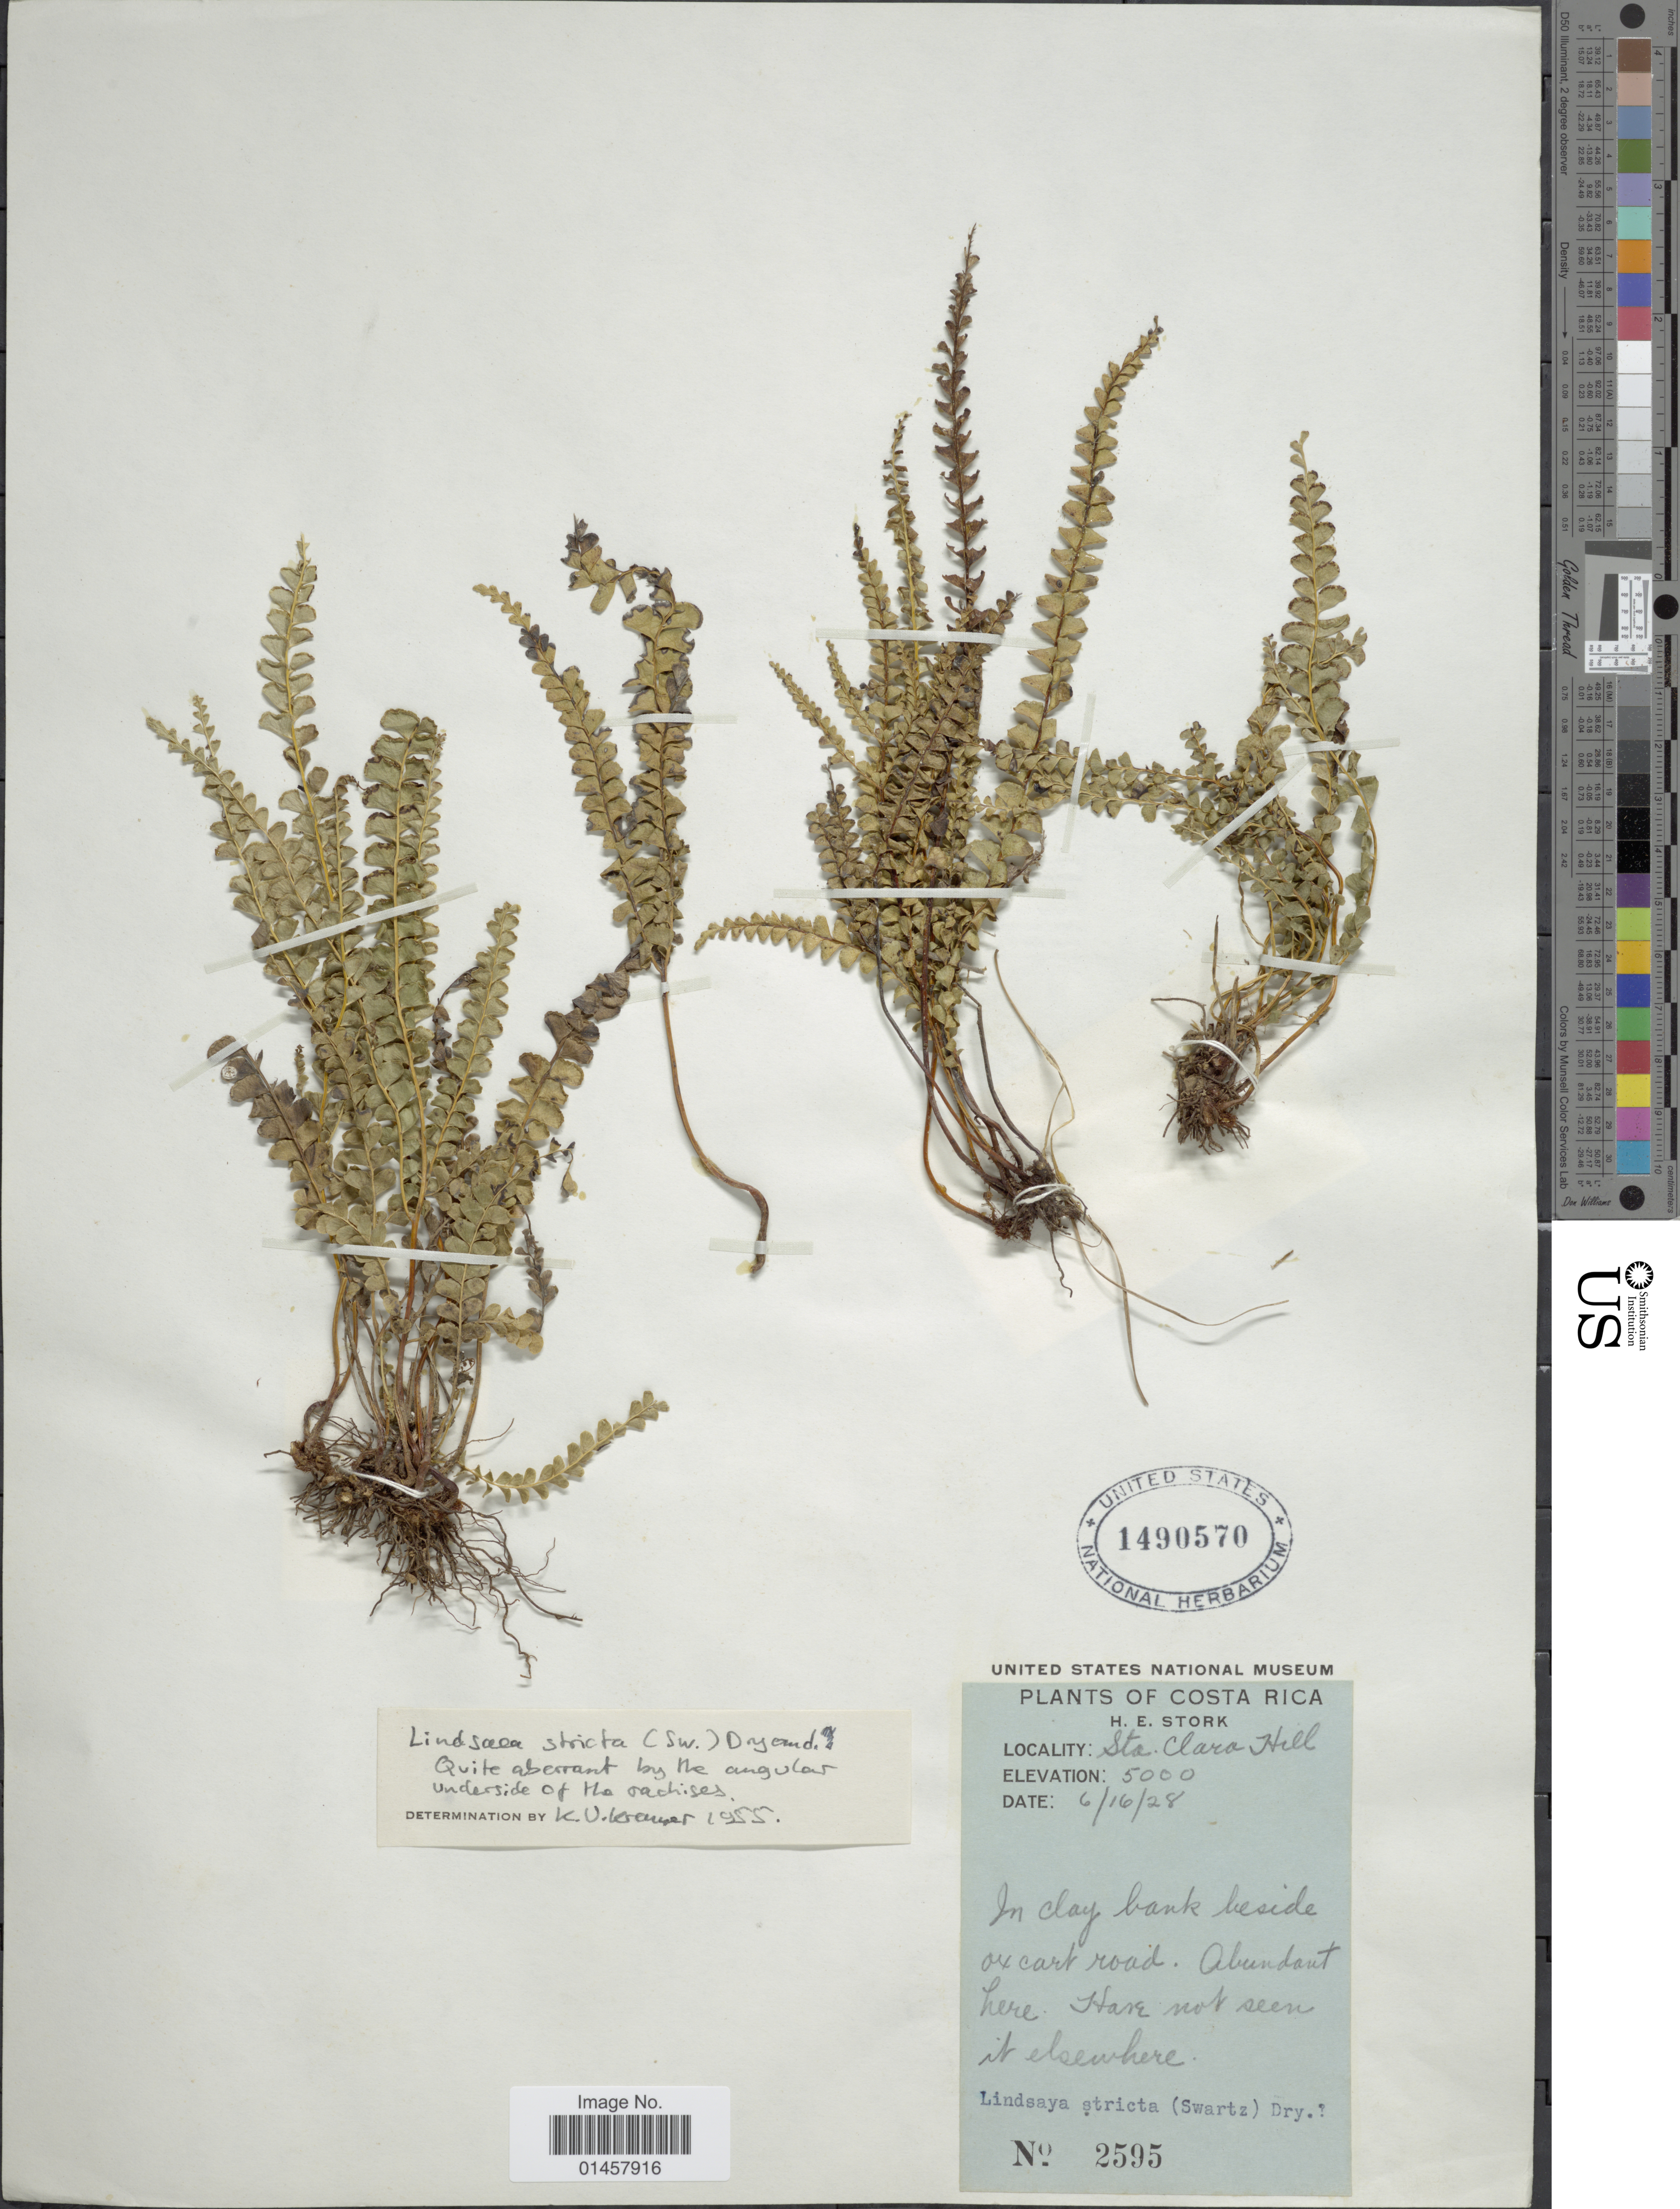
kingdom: Plantae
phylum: Tracheophyta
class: Polypodiopsida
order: Polypodiales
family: Lindsaeaceae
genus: Lindsaea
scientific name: Lindsaea stricta f. moritziana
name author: K.U. Kramer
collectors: H. E. Stork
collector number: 2595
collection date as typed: Transcribed d/m/y: 16/6/28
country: Costa Rica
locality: Sta. Clara Hill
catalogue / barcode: US 1490570